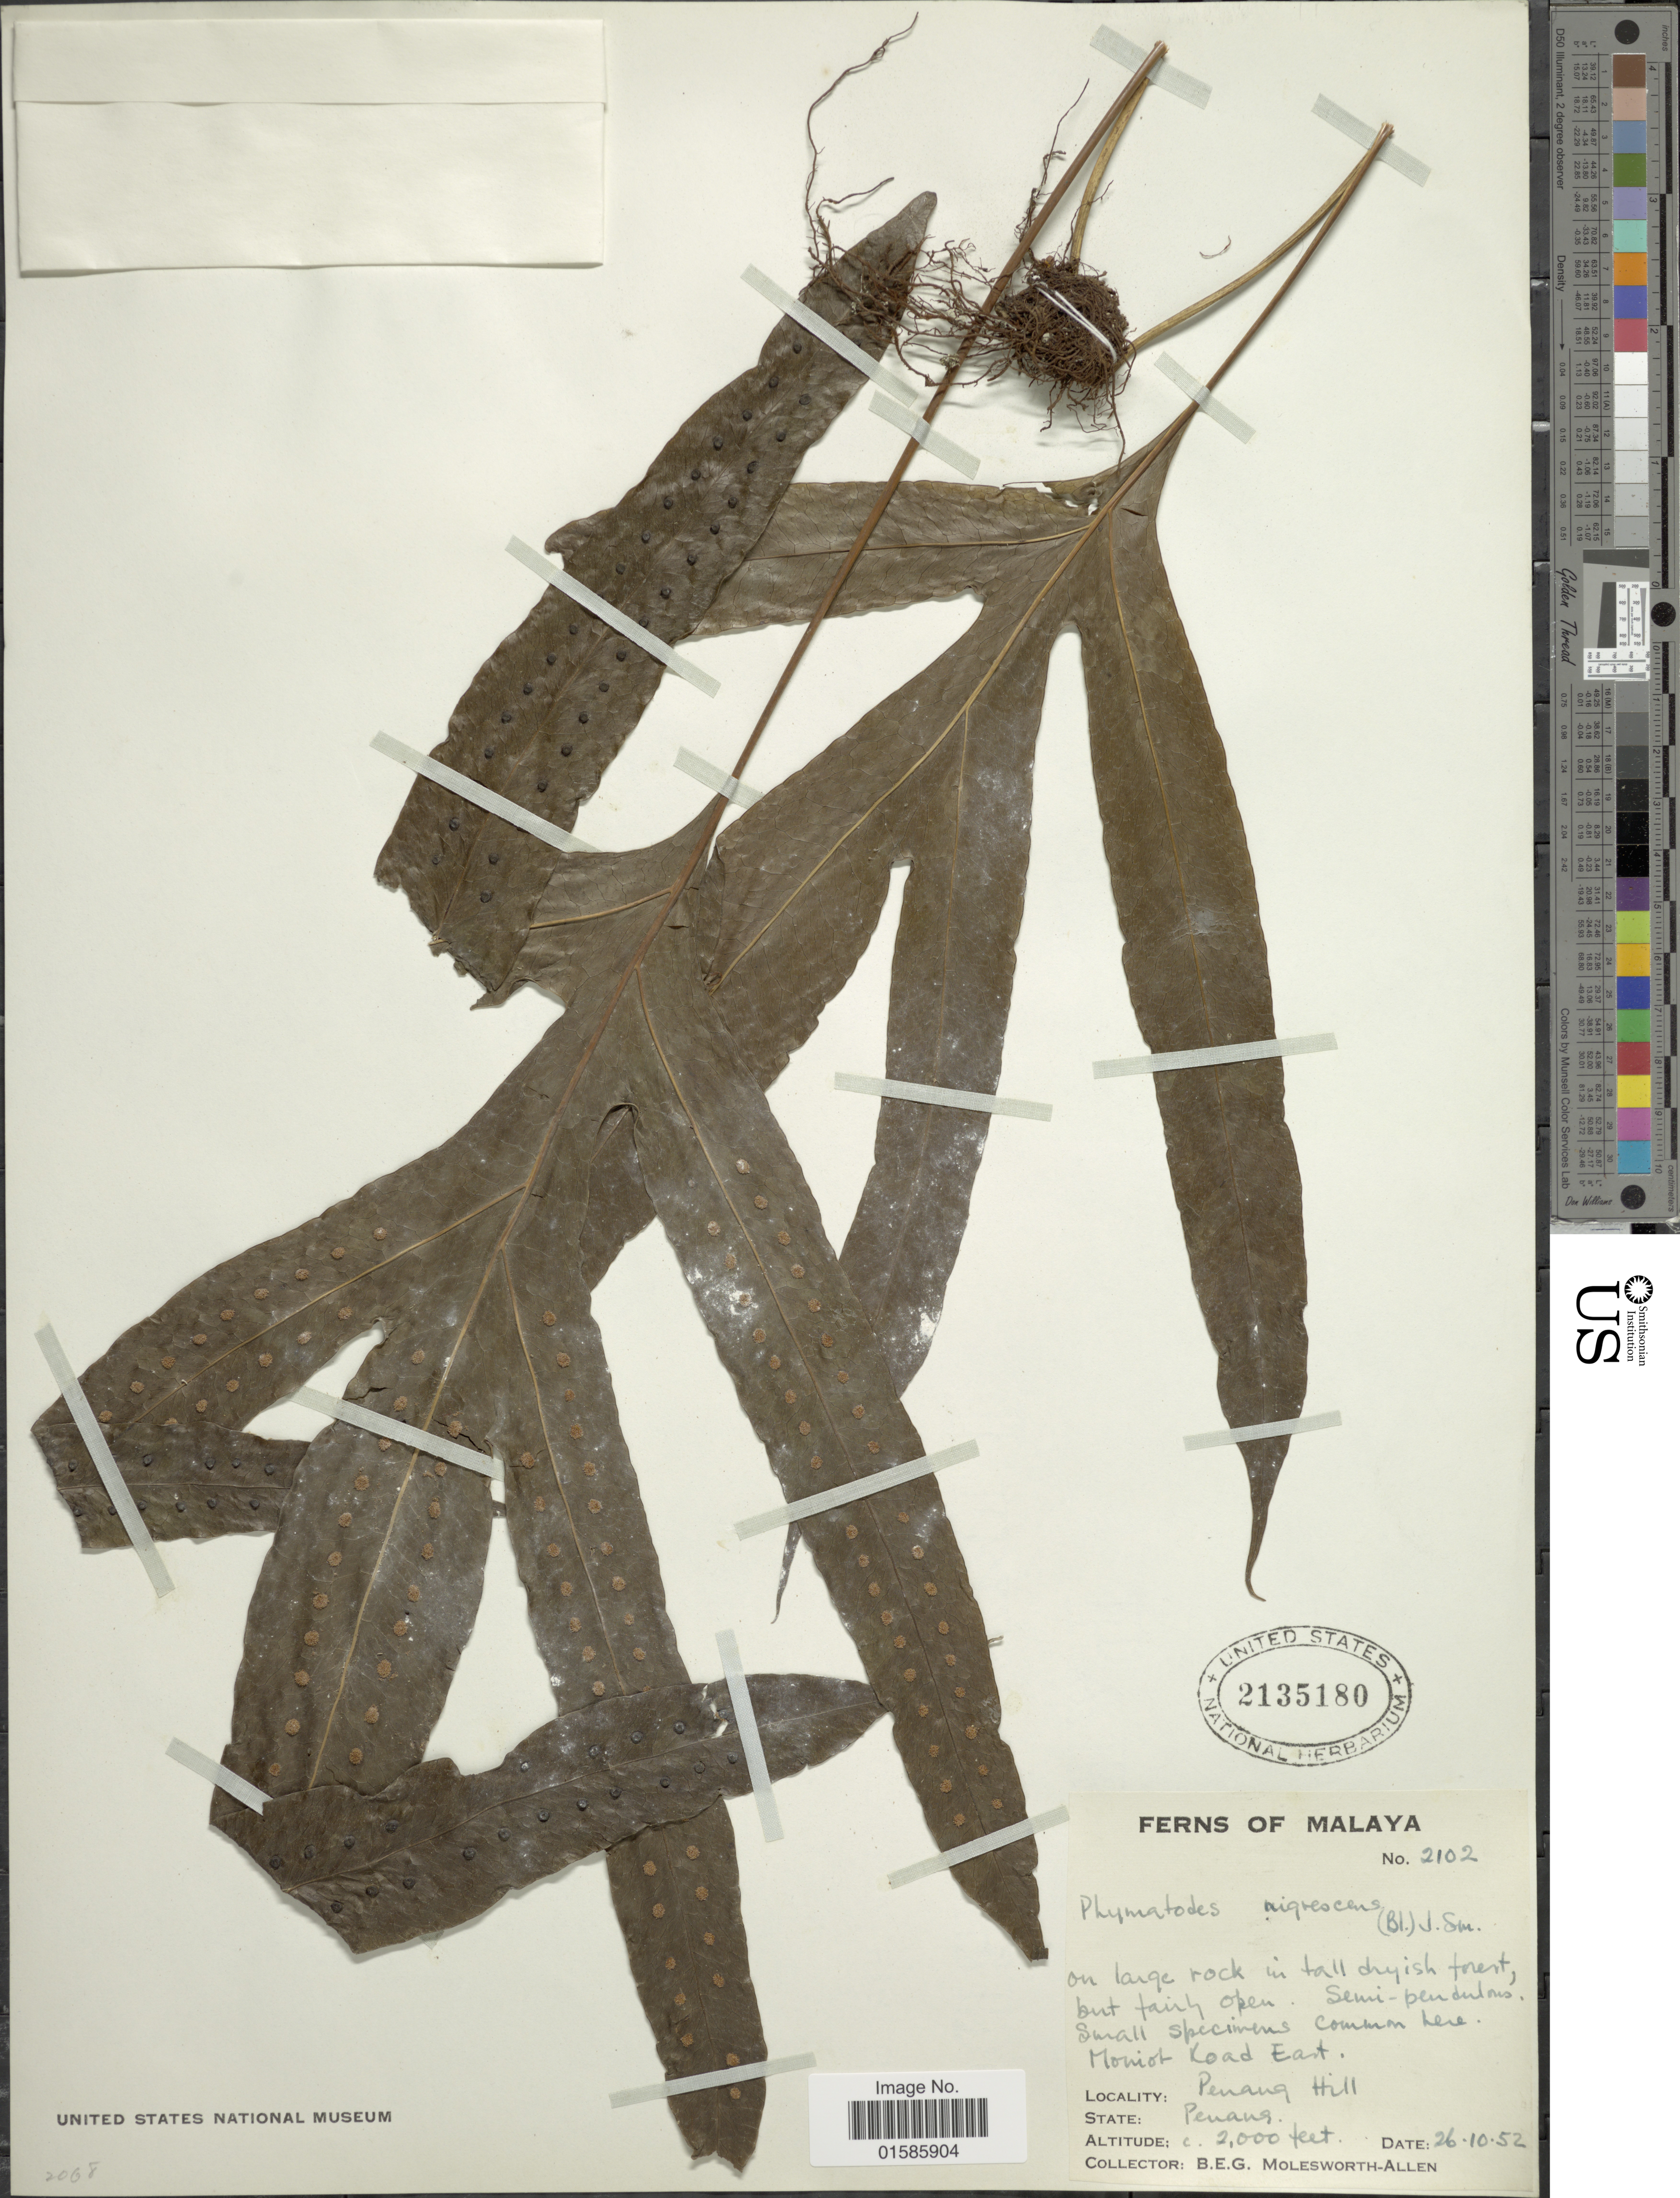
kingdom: Plantae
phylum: Tracheophyta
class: Polypodiopsida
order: Polypodiales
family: Polypodiaceae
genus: Microsorum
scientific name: Microsorum nigrescens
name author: (Blume) Copel.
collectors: B. E. G. Molesworth-Allen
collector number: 2102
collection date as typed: Transcribed d/m/y: 26/10/52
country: Malaysia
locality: Malaya, Moniot Road East, Penang Hill, Penang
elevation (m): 610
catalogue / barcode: US 135180